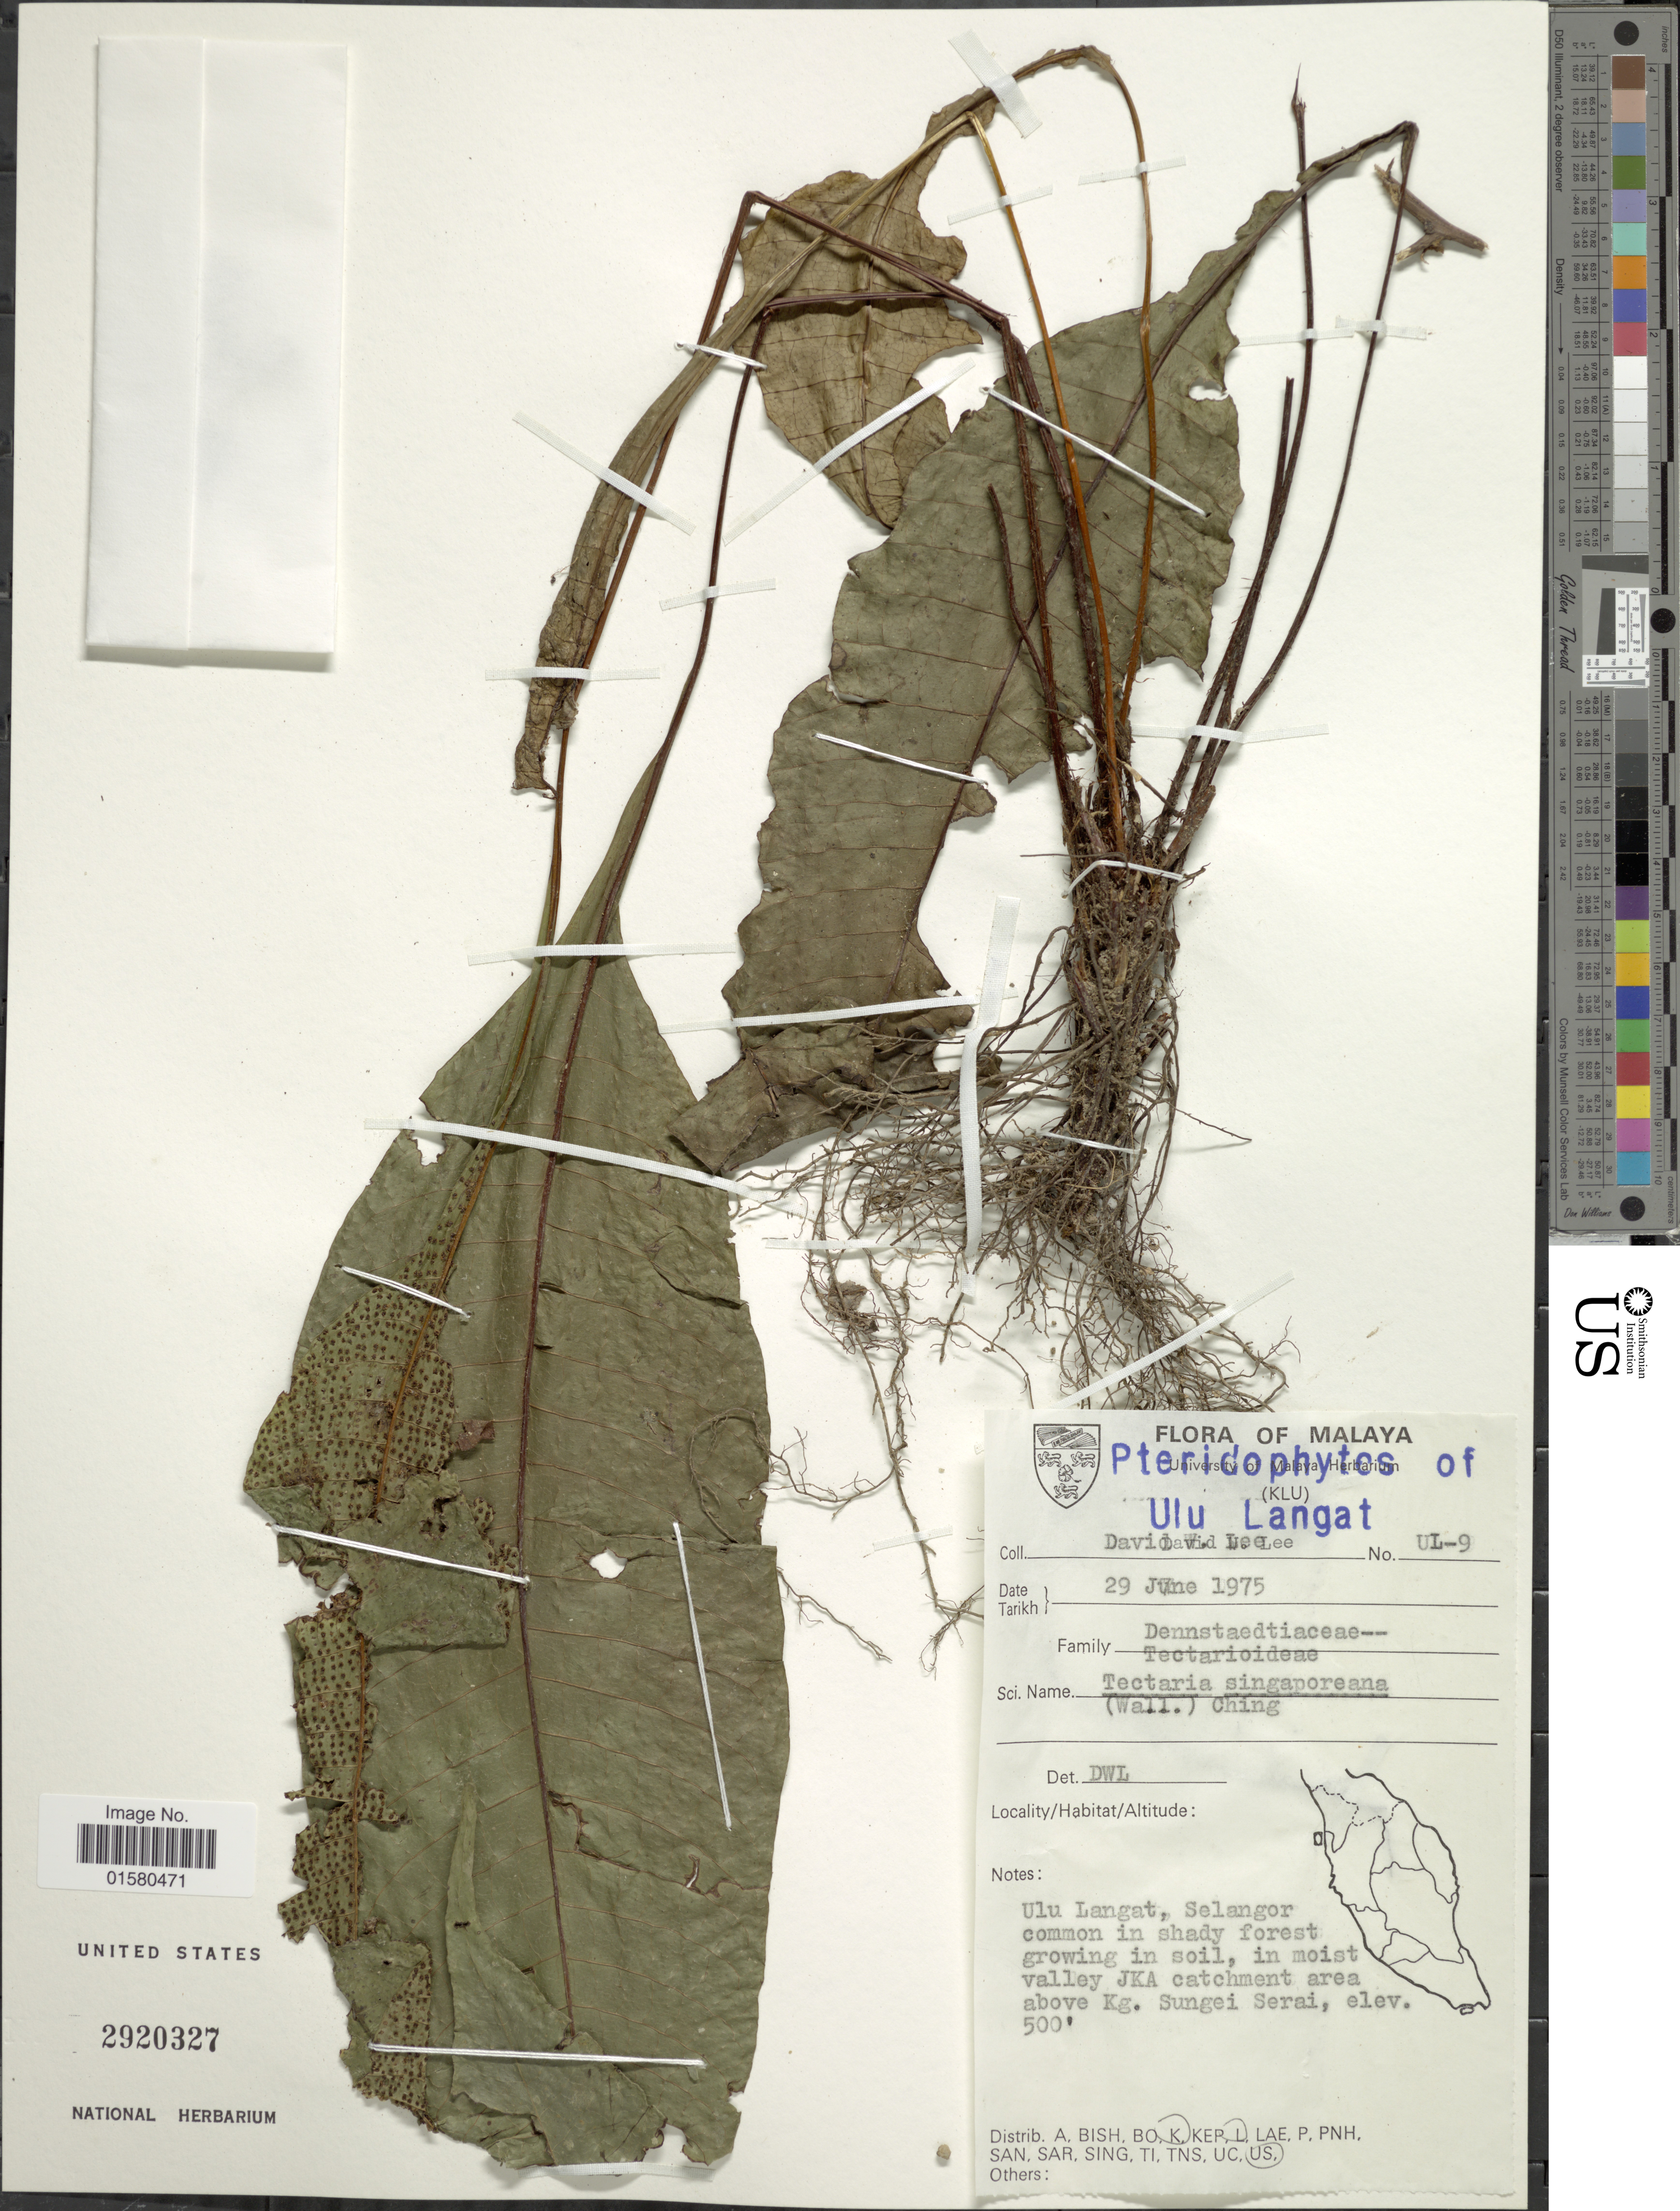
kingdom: Plantae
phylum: Tracheophyta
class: Polypodiopsida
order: Polypodiales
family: Tectariaceae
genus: Tectaria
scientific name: Tectaria singaporeana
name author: (Wall. ex Hook. & Grev.) Copel.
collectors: D. Lee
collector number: UL-9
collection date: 1975-06-29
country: Malaysia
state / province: Selangor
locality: Ulu Langat, in moist valley JKA catchment area above Kg. Sungei serai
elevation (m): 152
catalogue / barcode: US 2920327